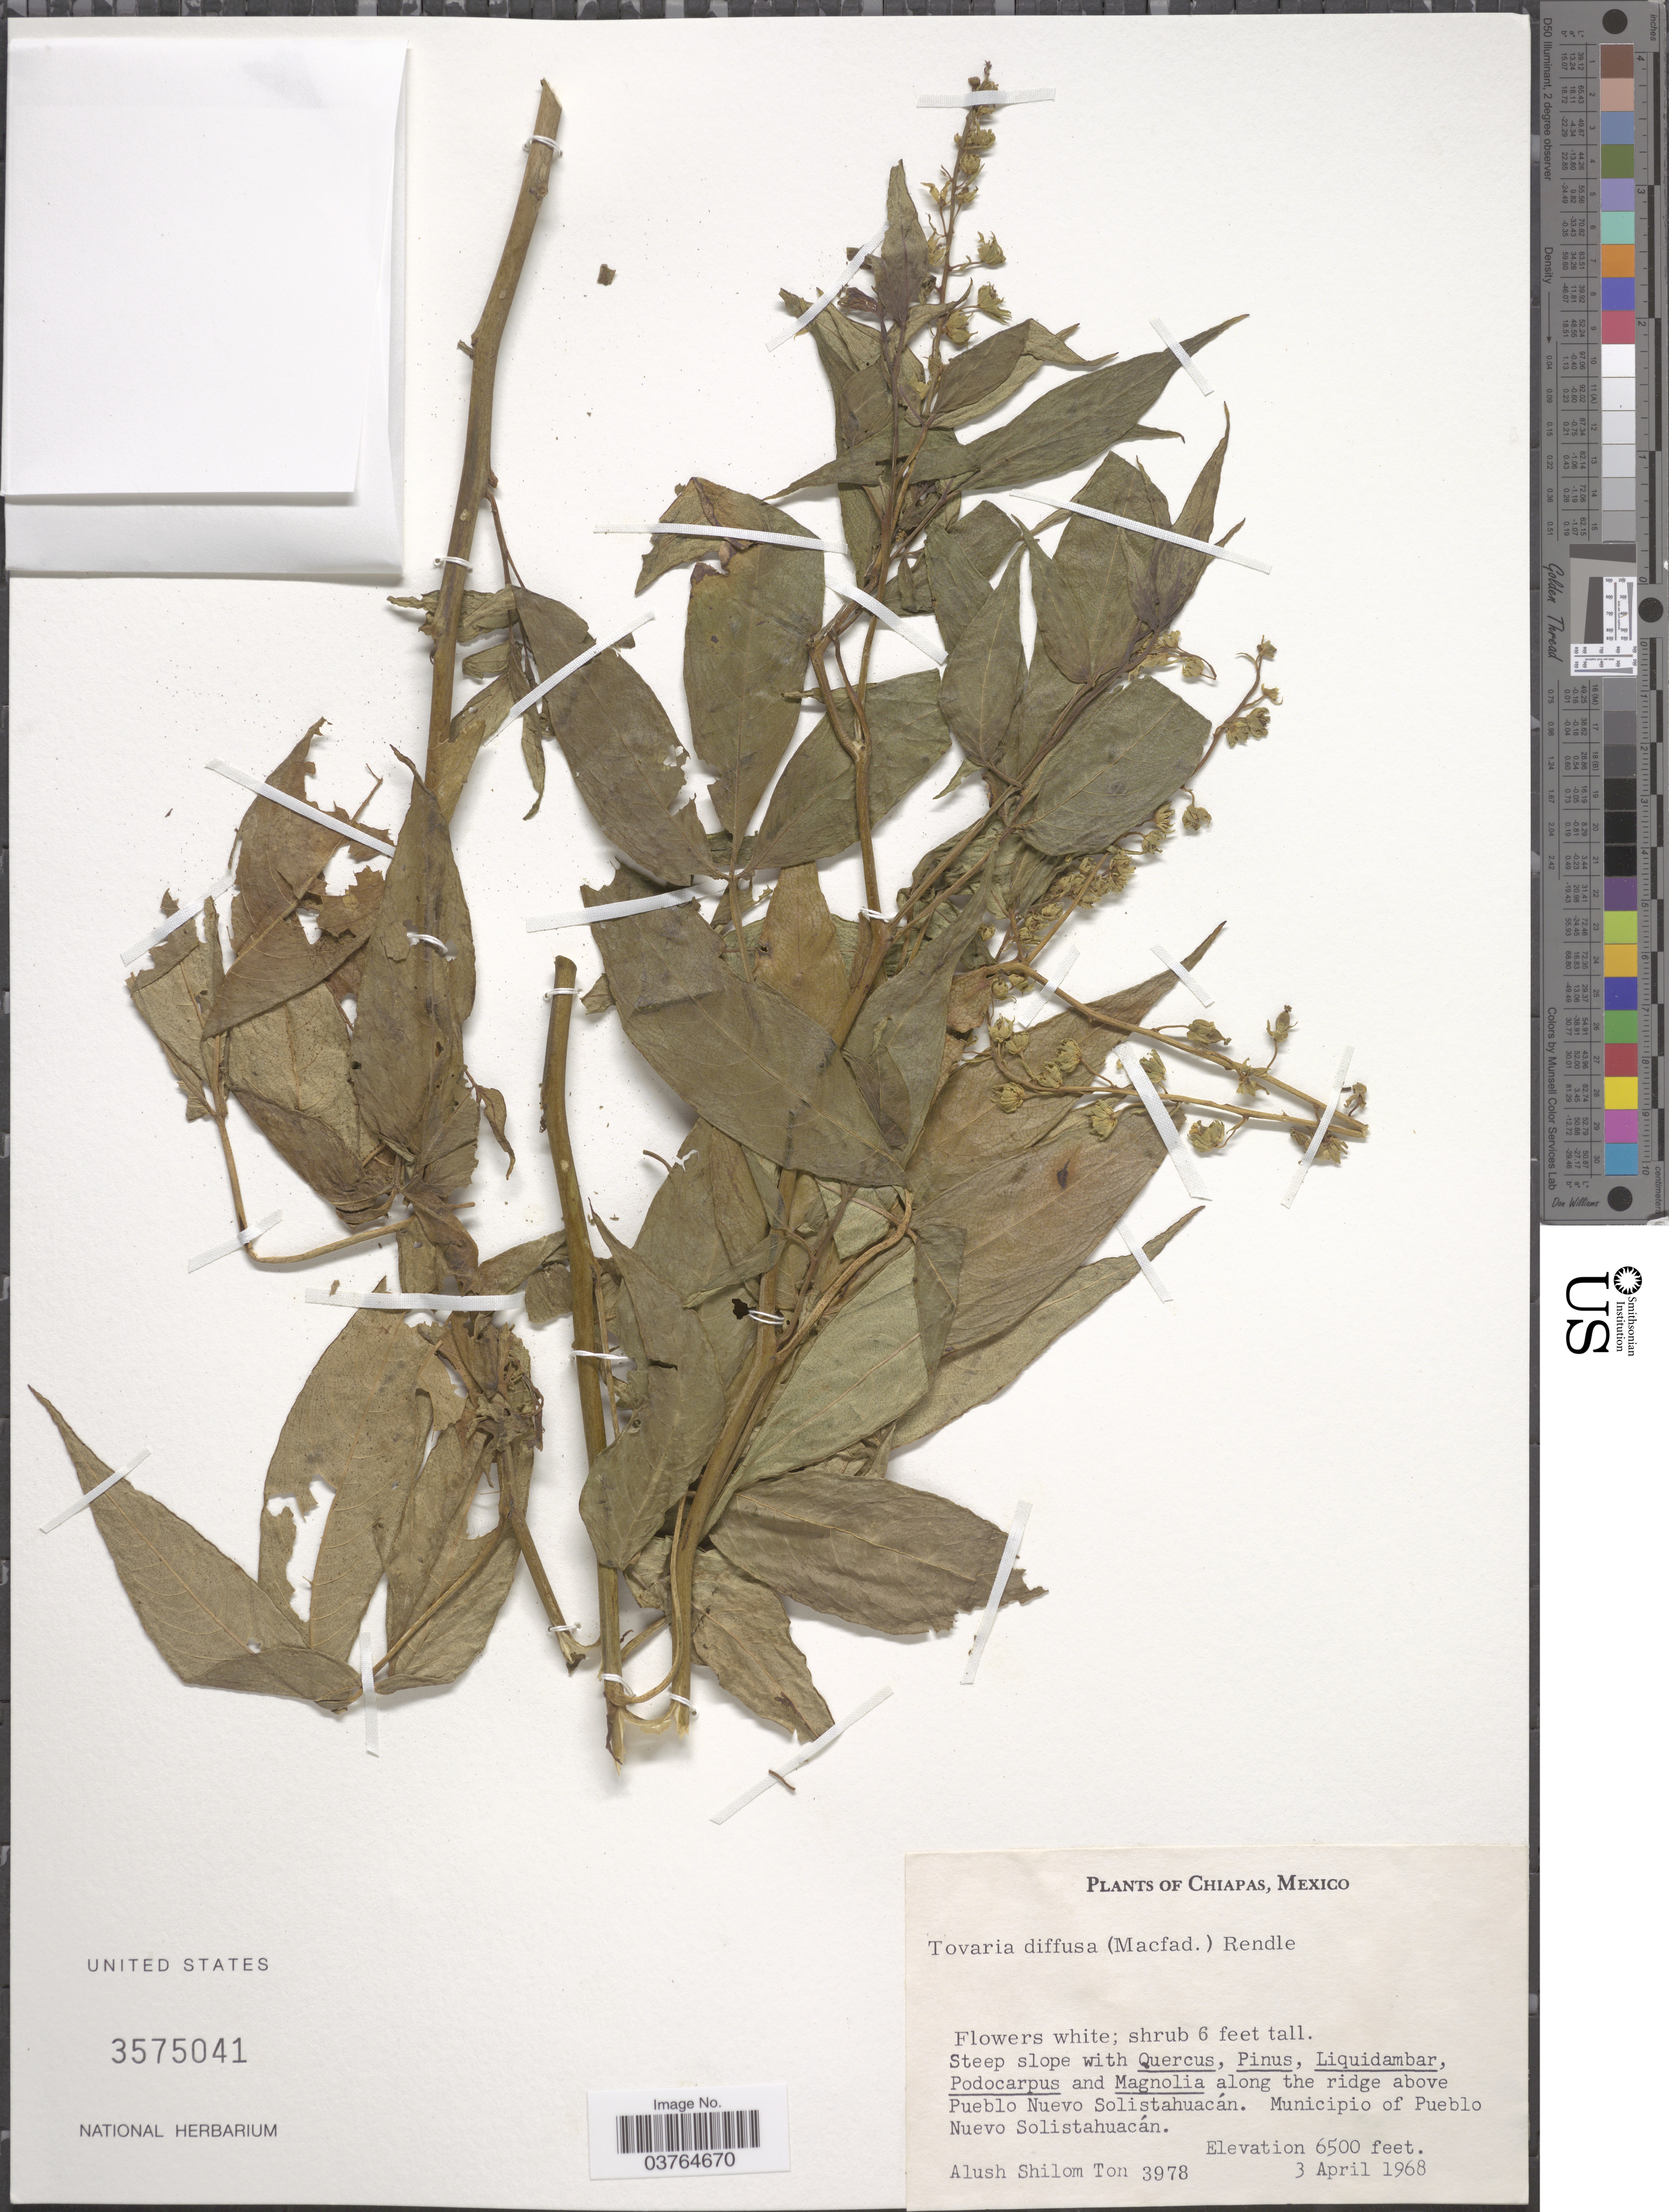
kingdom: Plantae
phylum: Tracheophyta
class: Magnoliopsida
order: Brassicales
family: Tovariaceae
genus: Tovaria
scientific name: Tovaria diffusa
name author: (Macfad.) Fawc. & Rendle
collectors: A. M. Ton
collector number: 3978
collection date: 1968-04-03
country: Mexico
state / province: Chiapas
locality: Along the ridge above Pueblo Nuevo Solistahuacán. Municipio of Pueblo Nuevo Solistahuacán.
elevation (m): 1981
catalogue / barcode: US 3575041